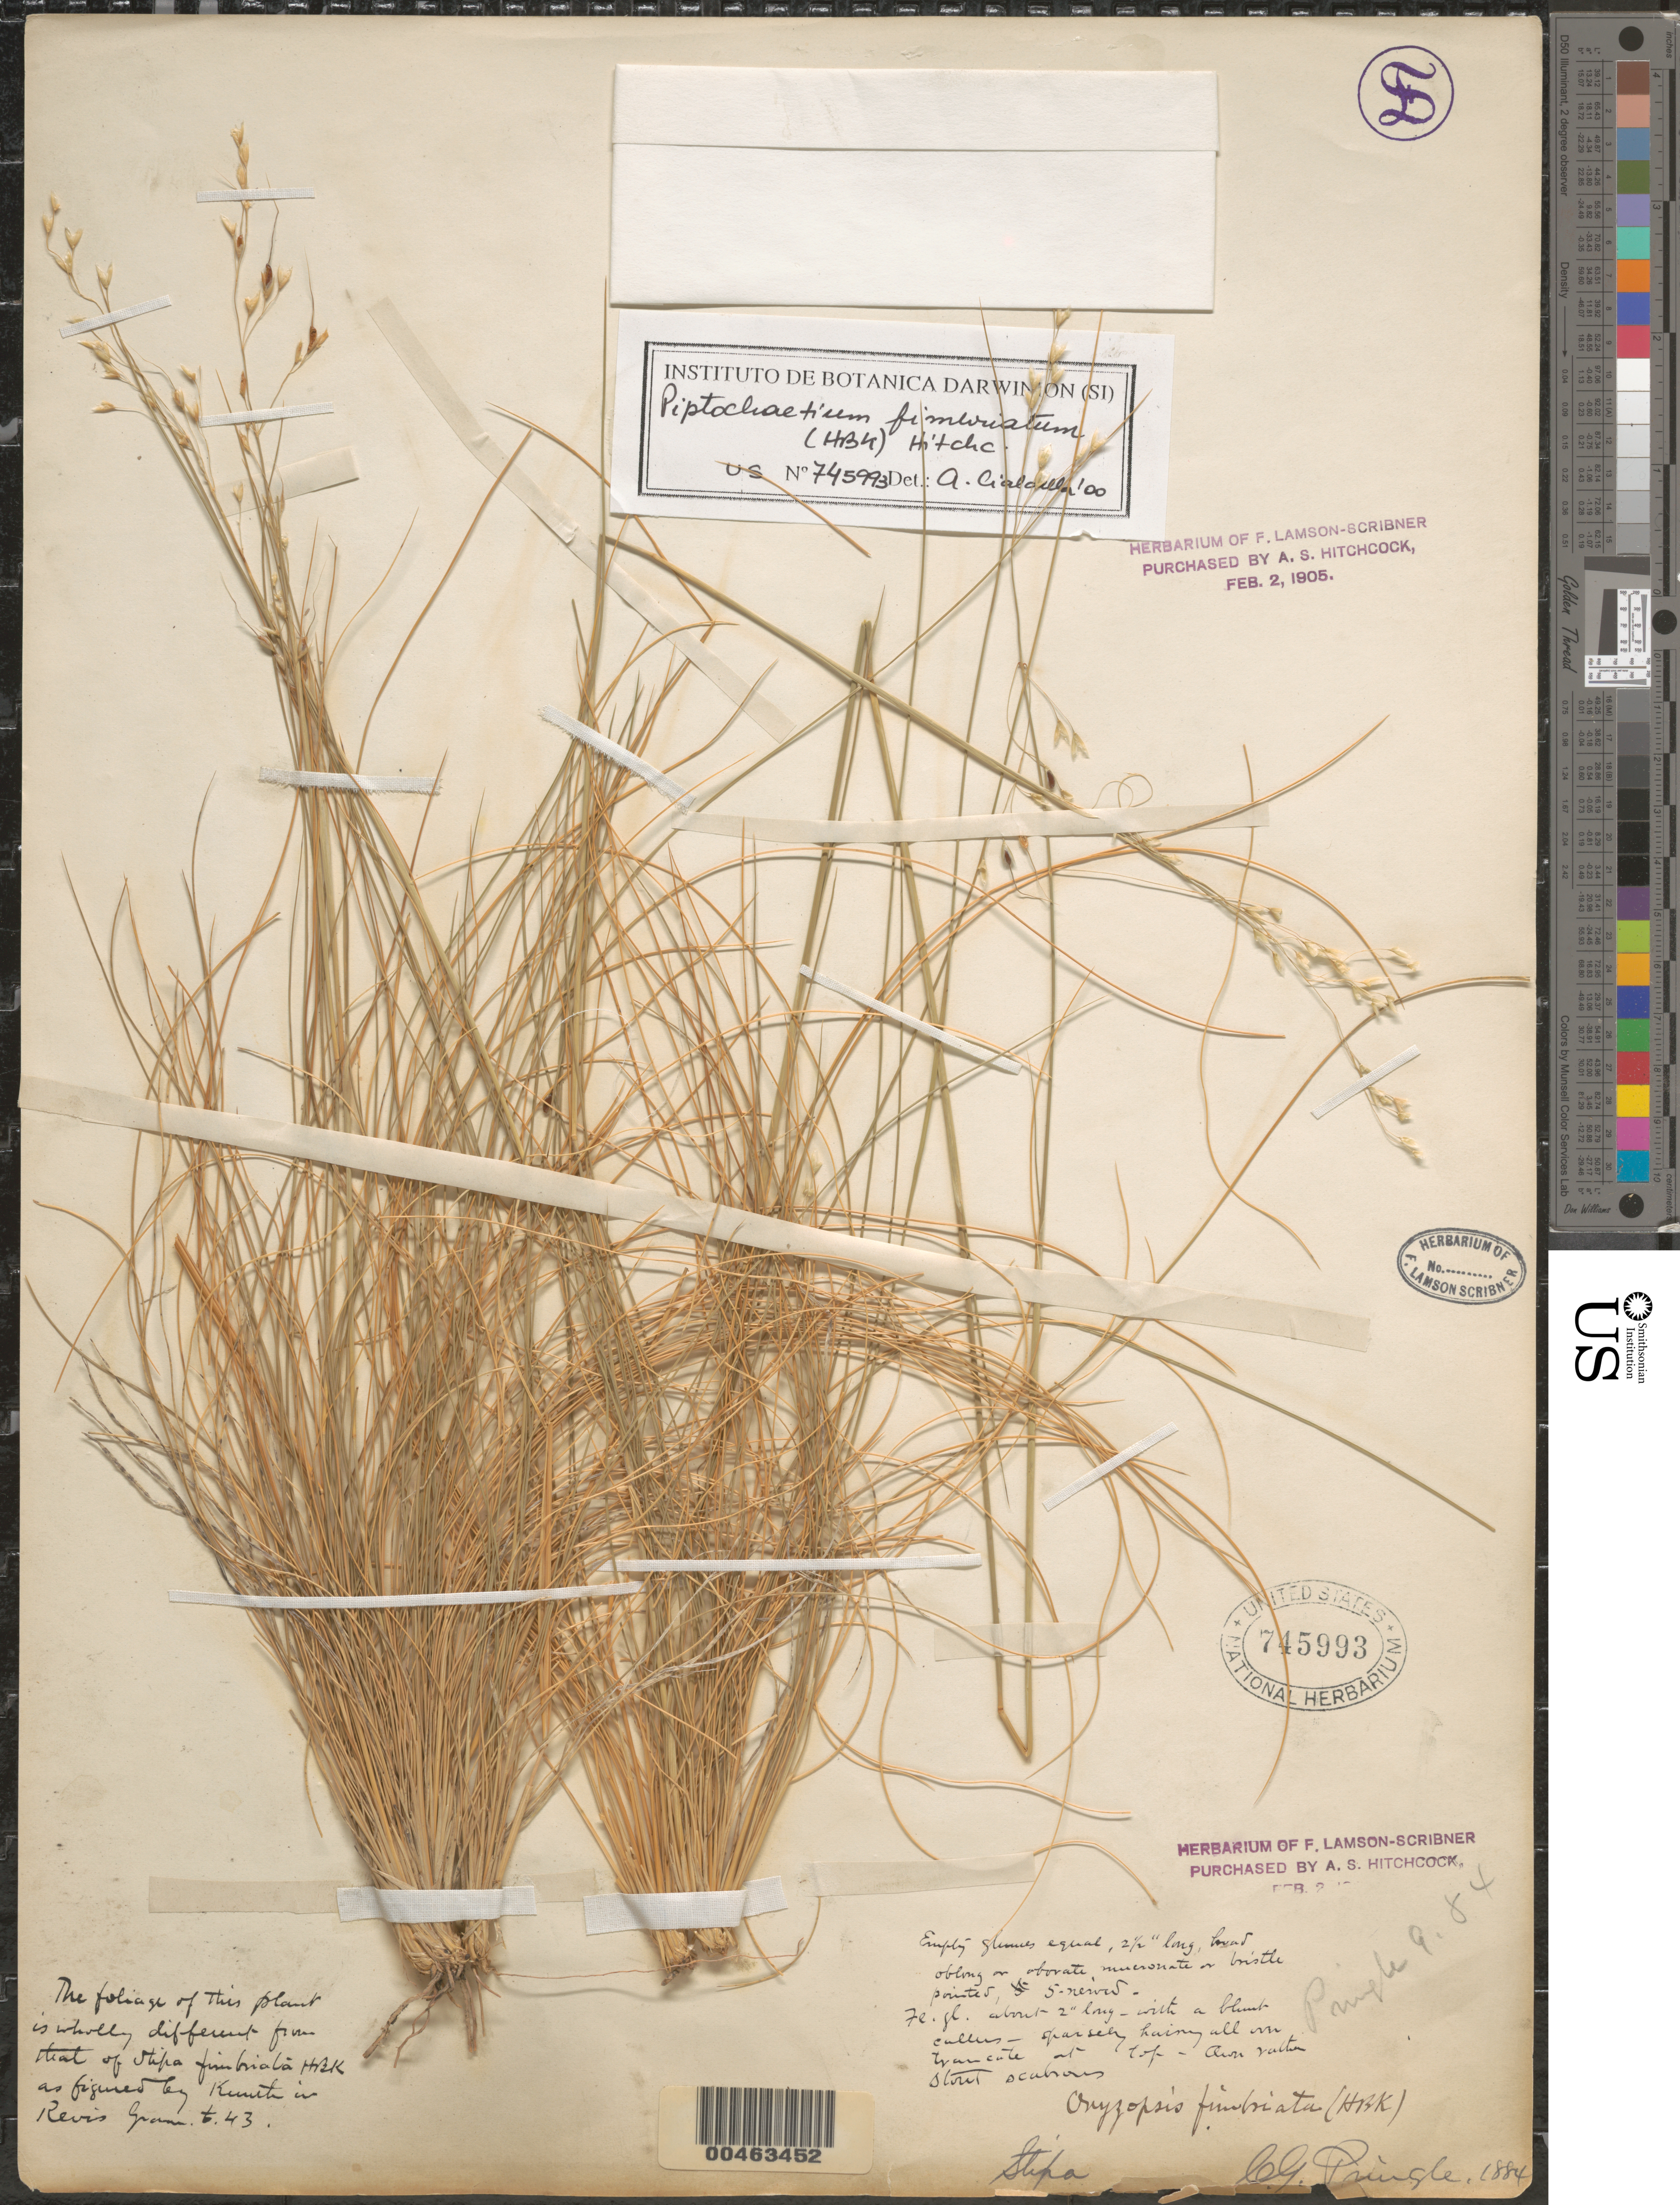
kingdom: Plantae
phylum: Tracheophyta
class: Liliopsida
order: Poales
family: Poaceae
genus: Piptochaetium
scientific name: Piptochaetium fimbriatum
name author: (Kunth) Hitchc.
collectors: C. G. Pringle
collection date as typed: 1884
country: Mexico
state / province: Durango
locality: San Ramon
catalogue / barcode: US 745993